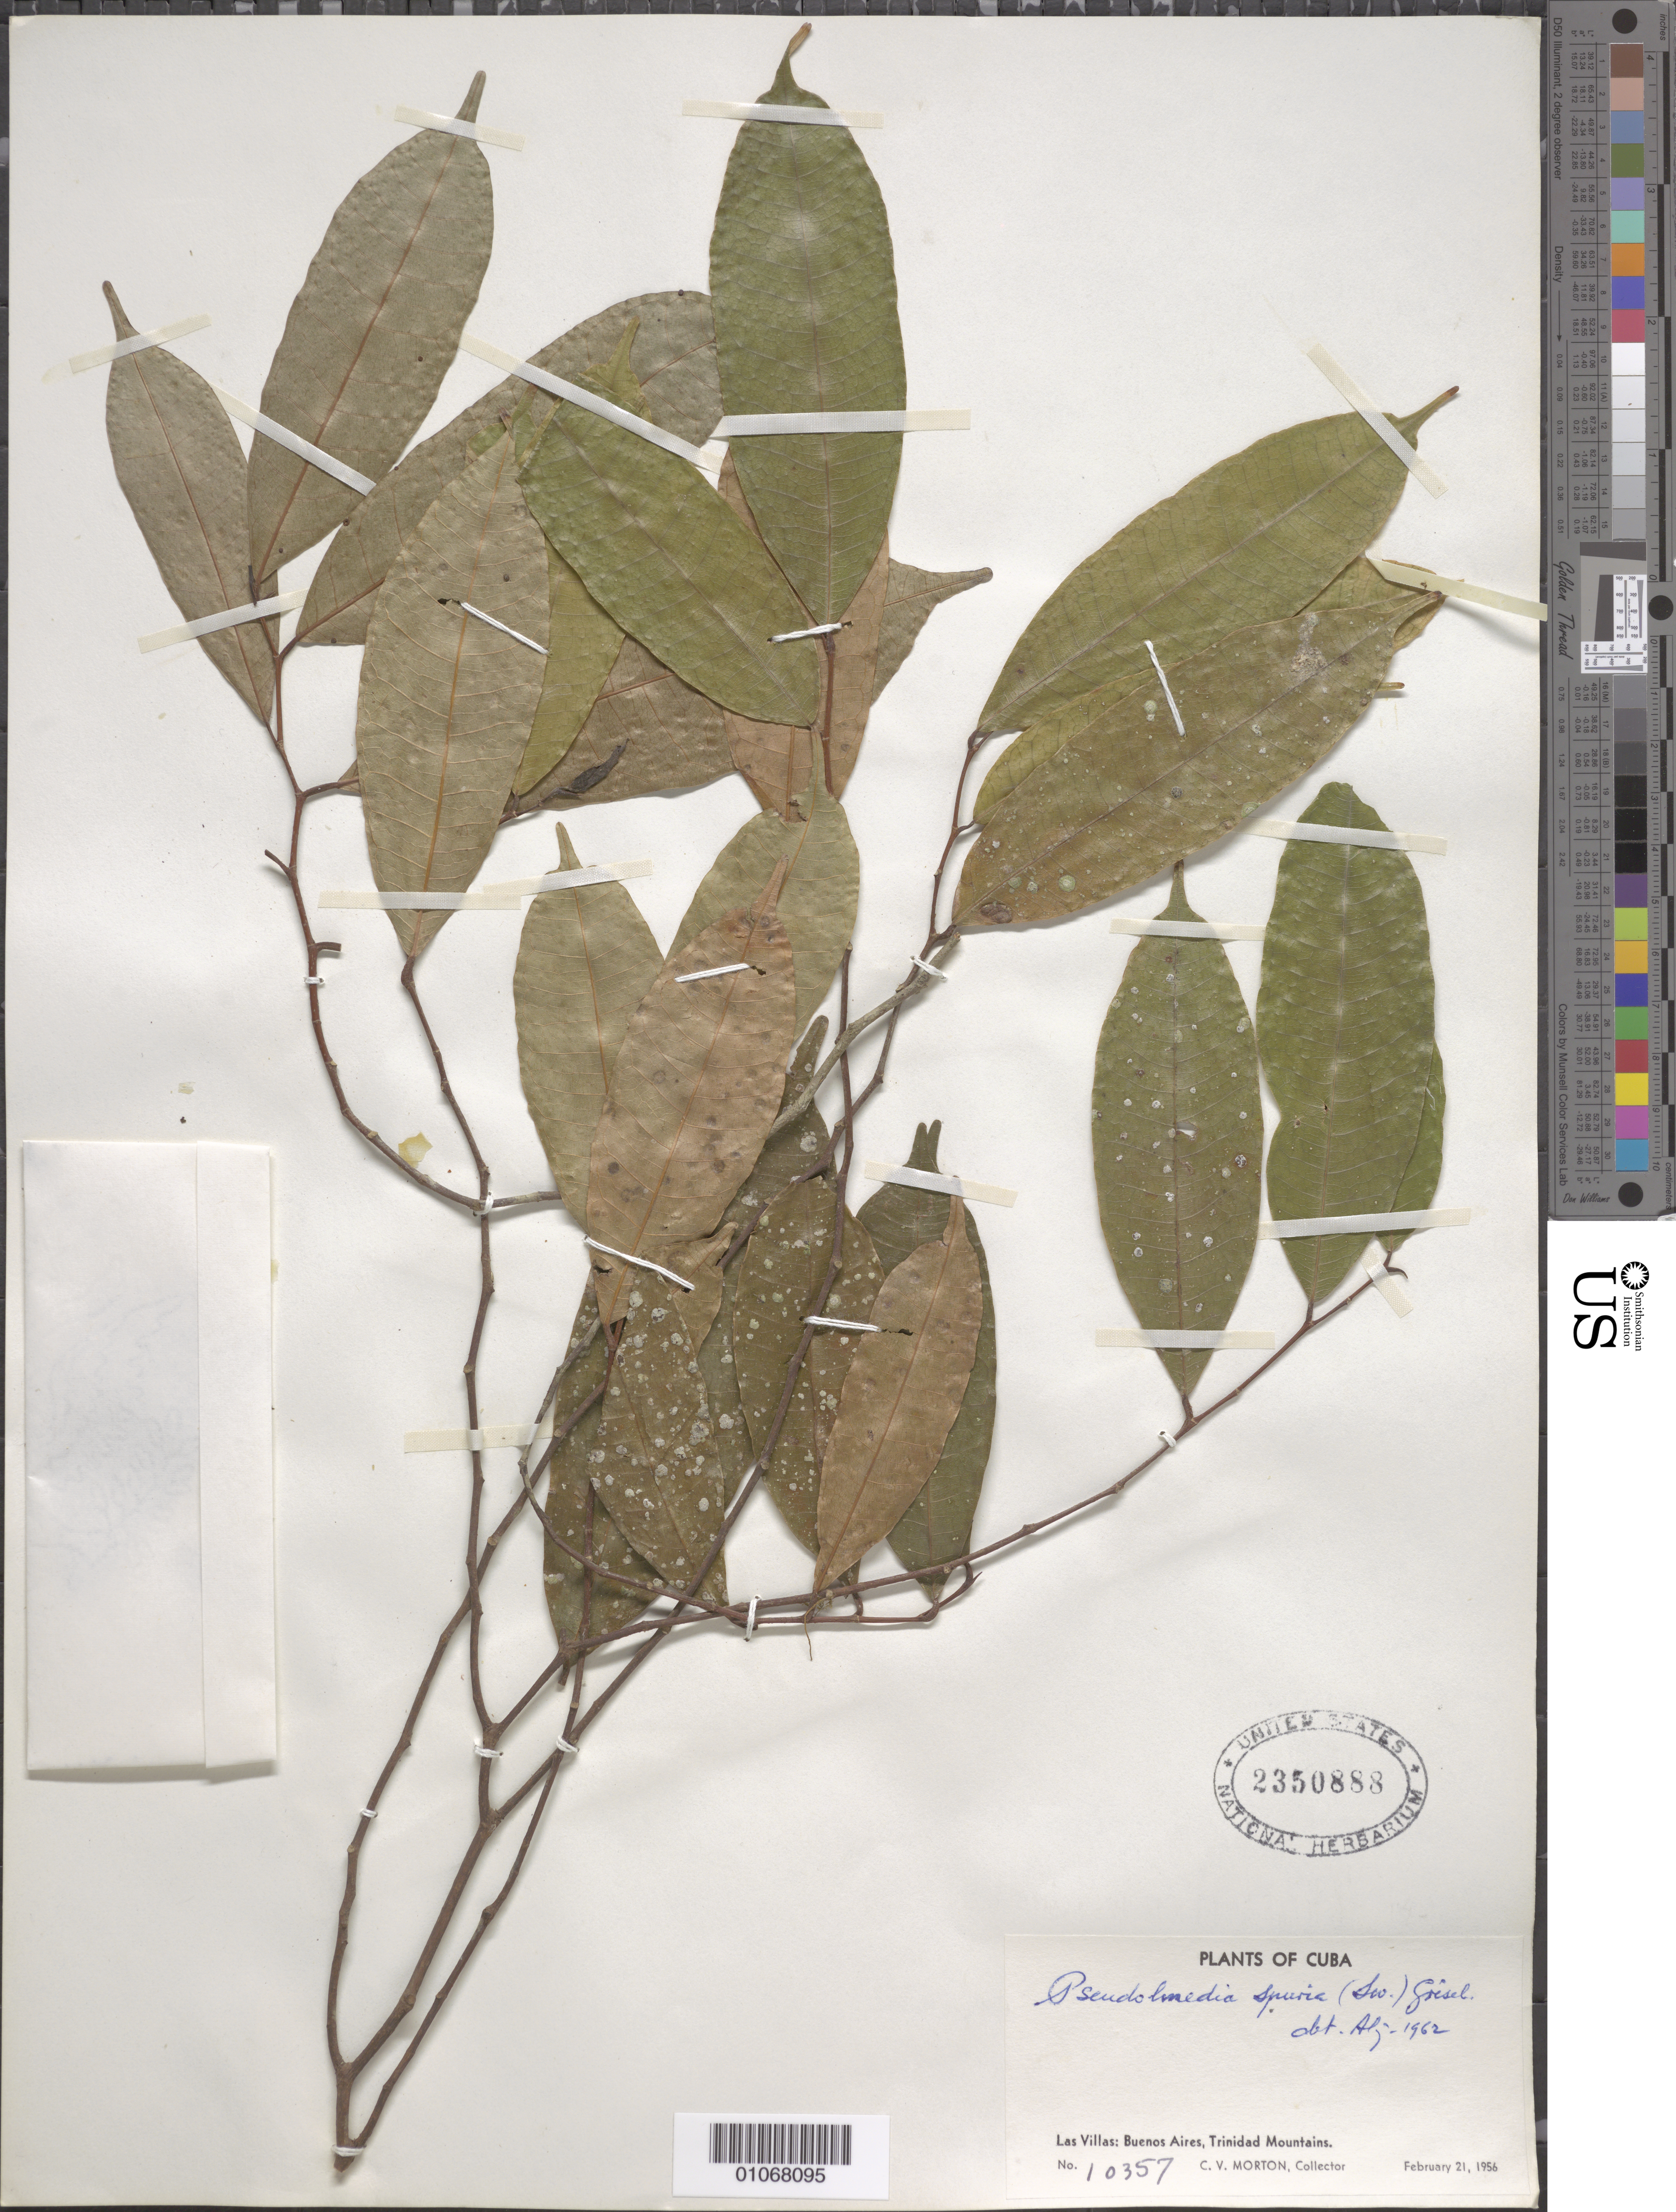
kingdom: Plantae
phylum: Tracheophyta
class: Magnoliopsida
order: Rosales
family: Moraceae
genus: Pseudolmedia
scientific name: Pseudolmedia spuria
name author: (Sw.) Griseb.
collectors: C. V. Morton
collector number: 10375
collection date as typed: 21 Feb 1956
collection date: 1956-02-21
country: Cuba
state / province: Las Villas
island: Cuba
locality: Buenos Aires, Trinidad Mountains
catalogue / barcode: US 2350888